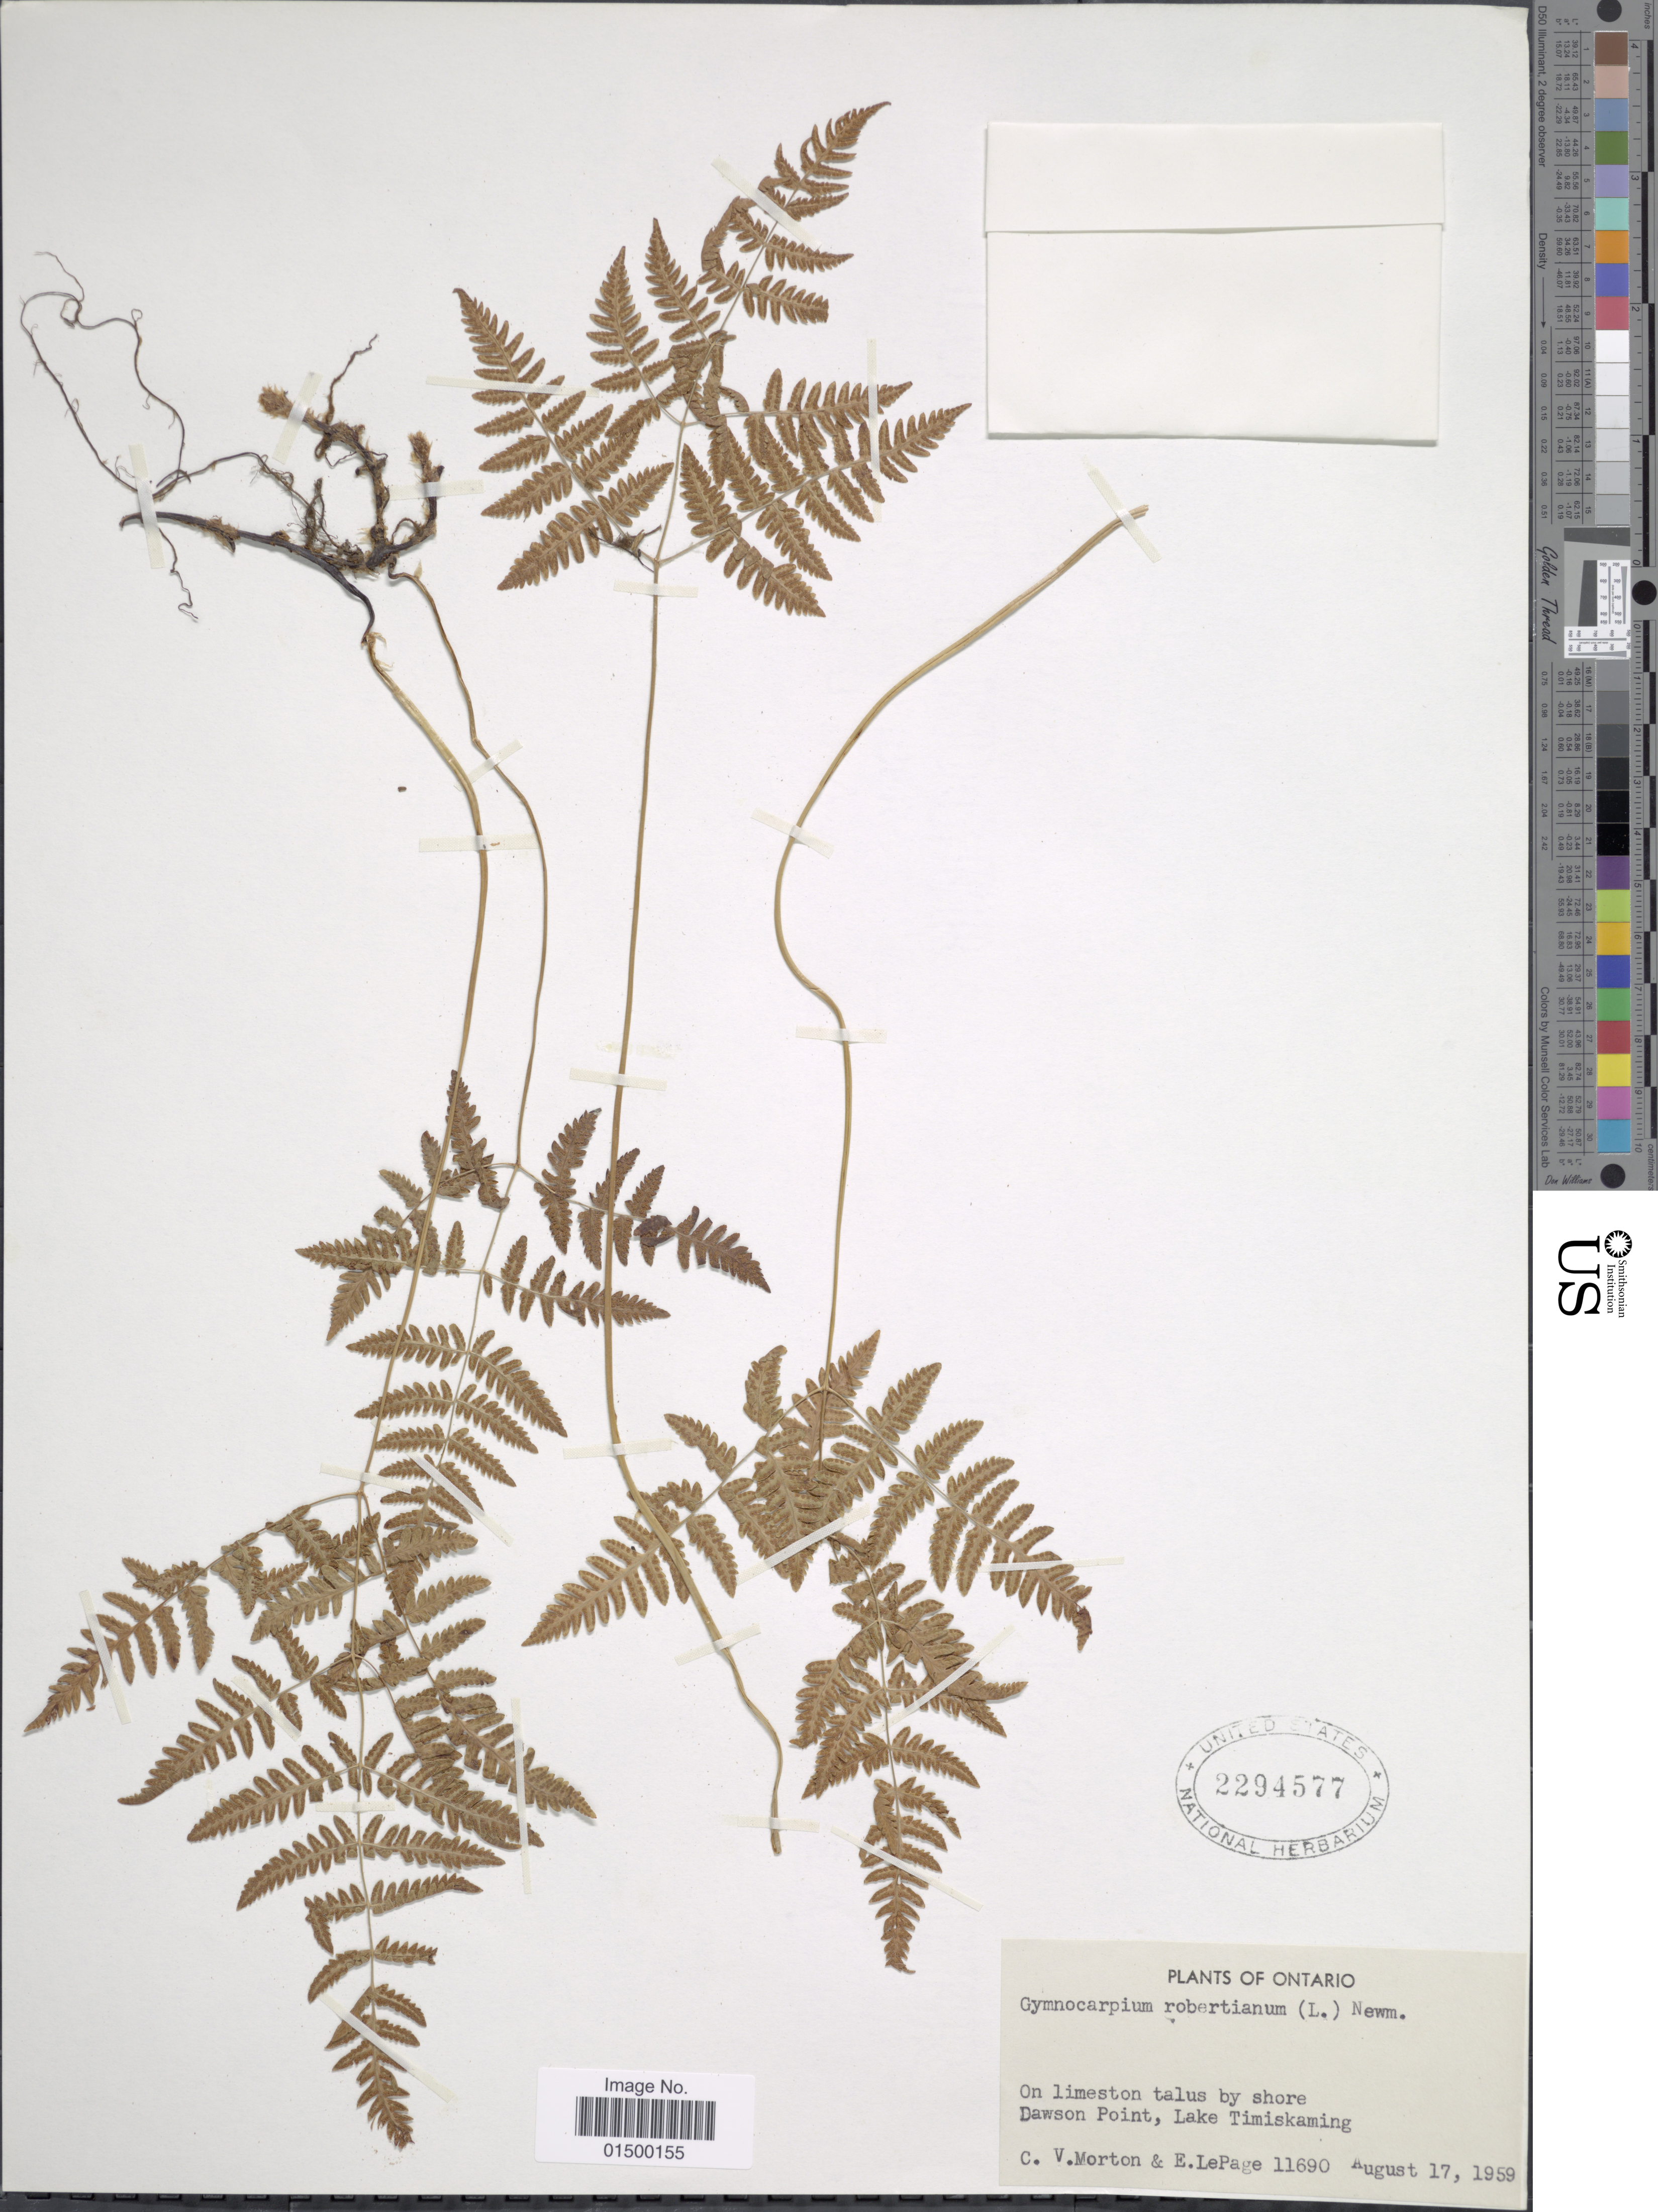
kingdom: Plantae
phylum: Tracheophyta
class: Polypodiopsida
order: Polypodiales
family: Cystopteridaceae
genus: Gymnocarpium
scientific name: Gymnocarpium disjunctum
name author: (Rupr.) Ching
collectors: C. V. Morton & E. Lepage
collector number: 11690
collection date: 1959-08-17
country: Canada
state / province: Ontario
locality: On limeston talus by shore. Dawson Point, Lake Timiskaming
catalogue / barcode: US 2294577